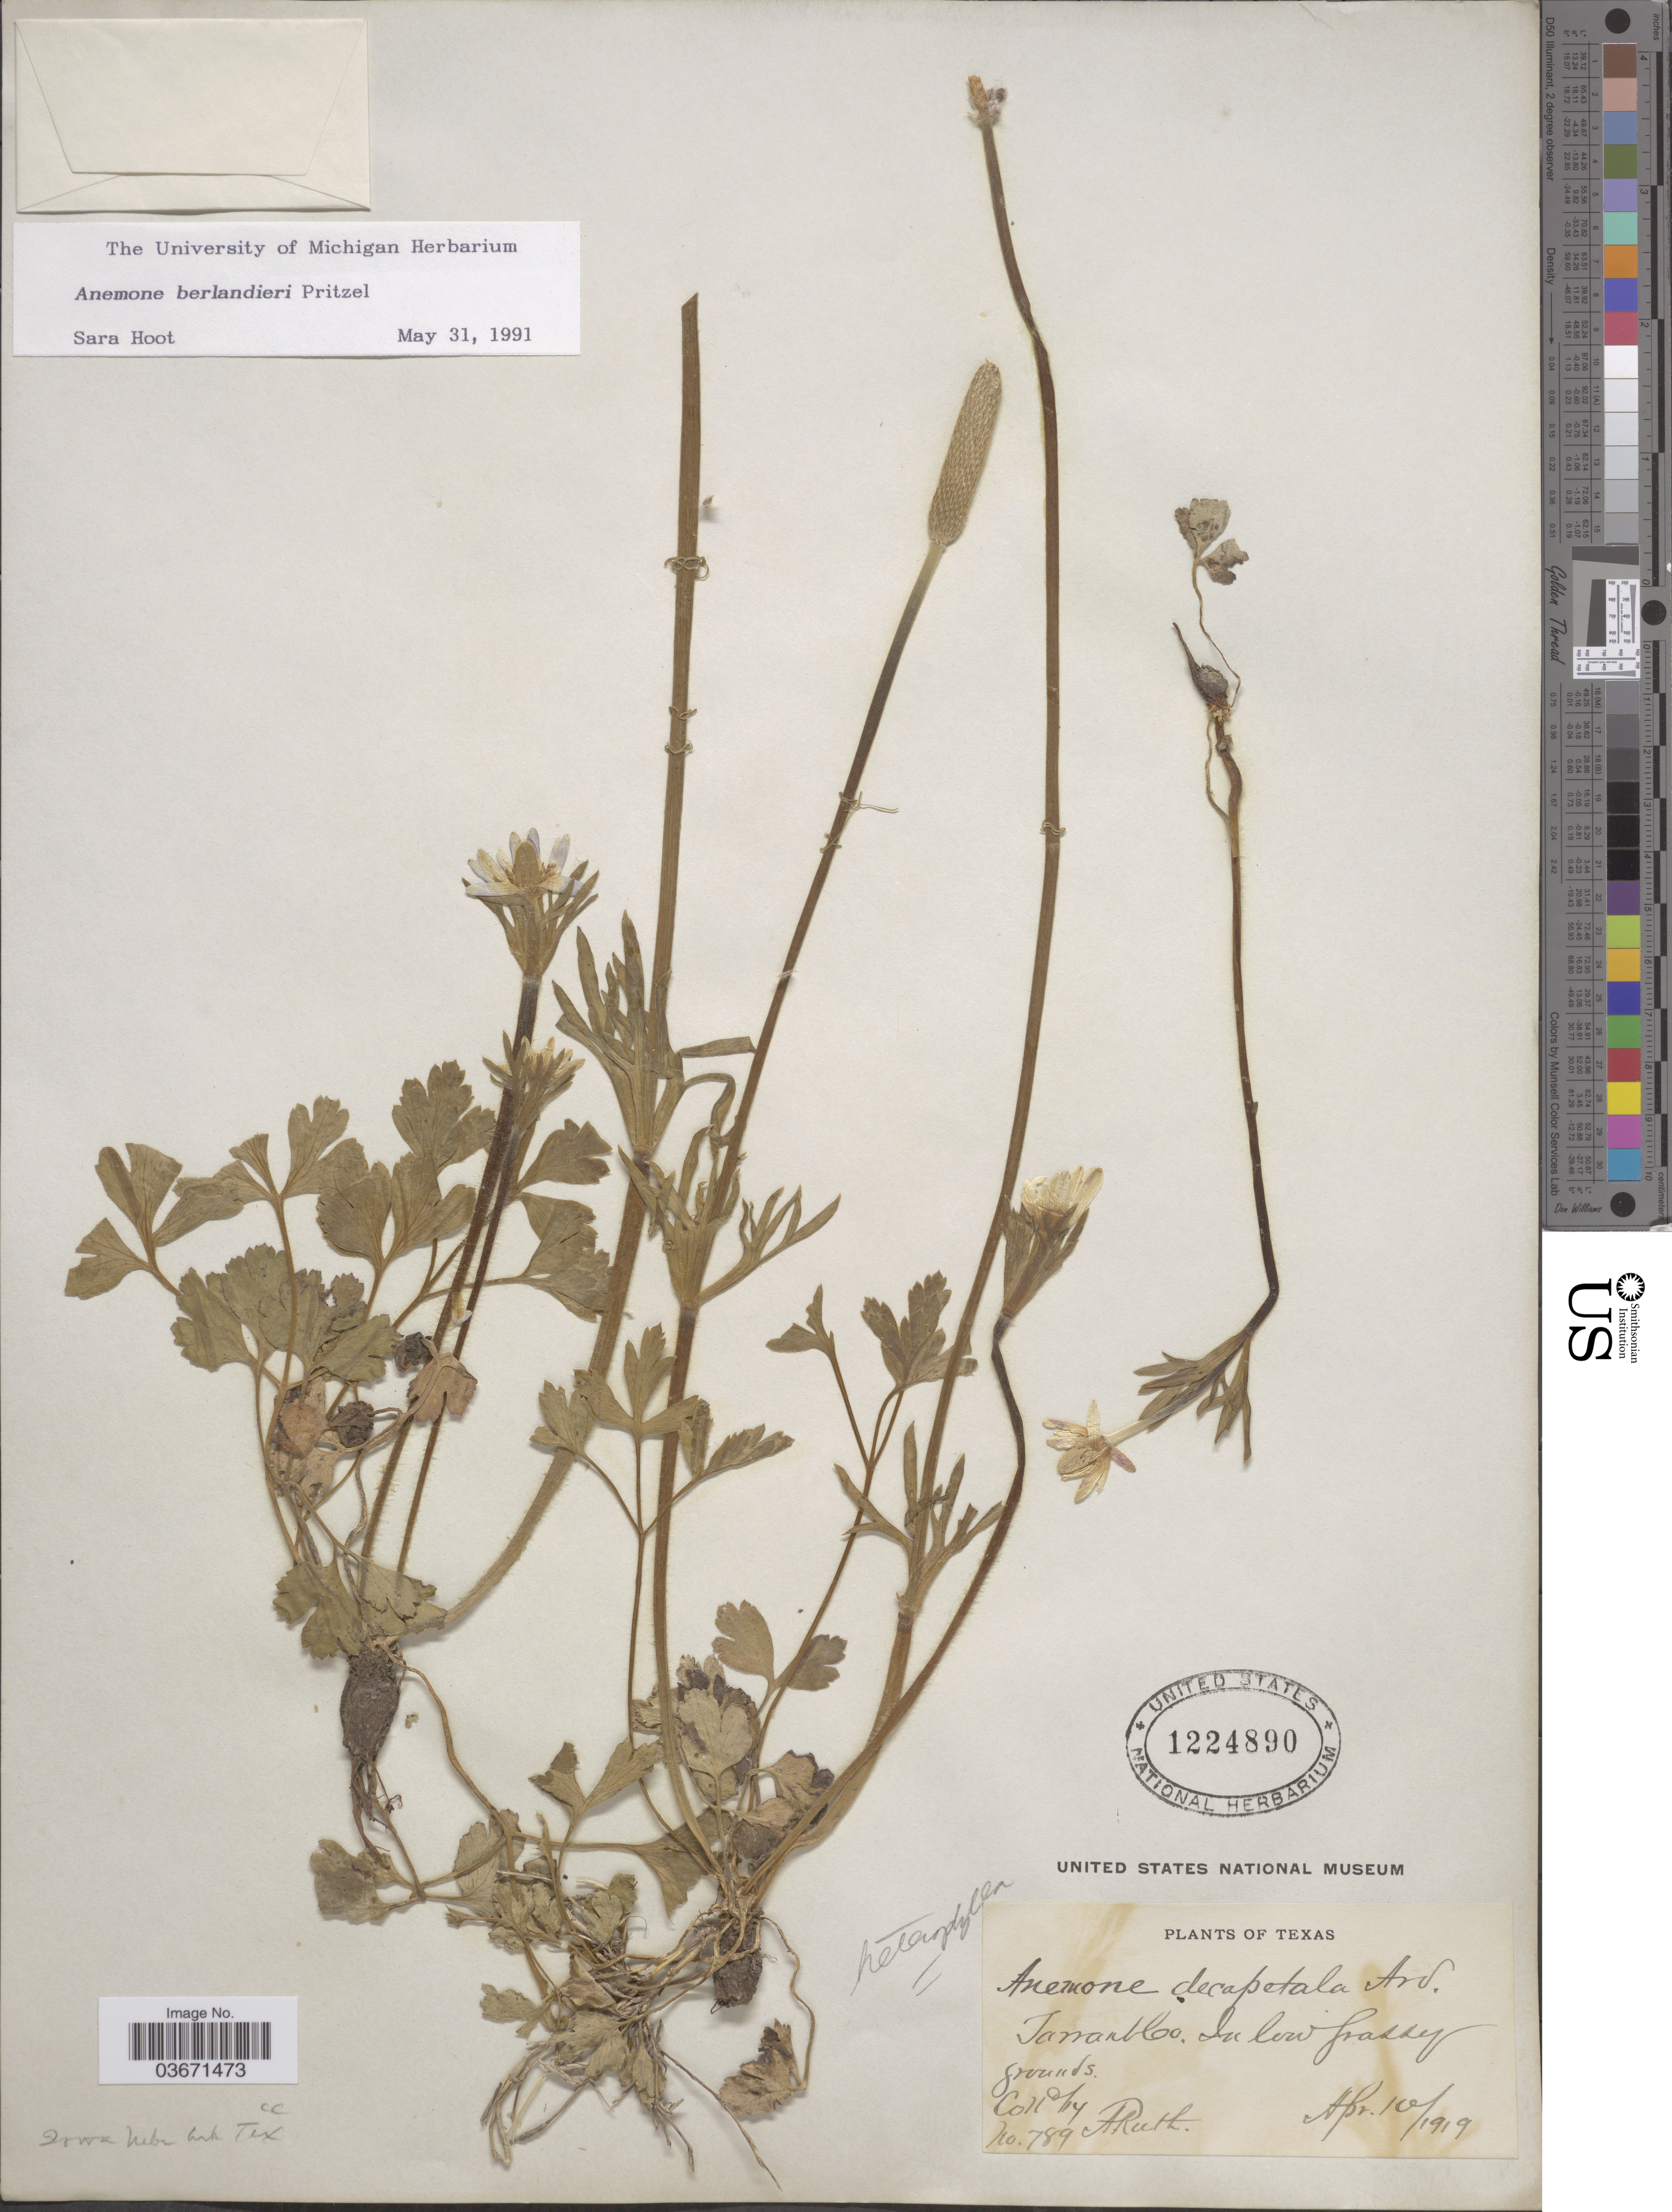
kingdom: Plantae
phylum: Tracheophyta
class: Magnoliopsida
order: Ranunculales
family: Ranunculaceae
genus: Anemone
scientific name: Anemone berlandieri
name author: E. Pritz.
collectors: A. Ruth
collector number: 789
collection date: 1919-04-10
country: United States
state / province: Texas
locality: Tarrant Co.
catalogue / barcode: US 1224890